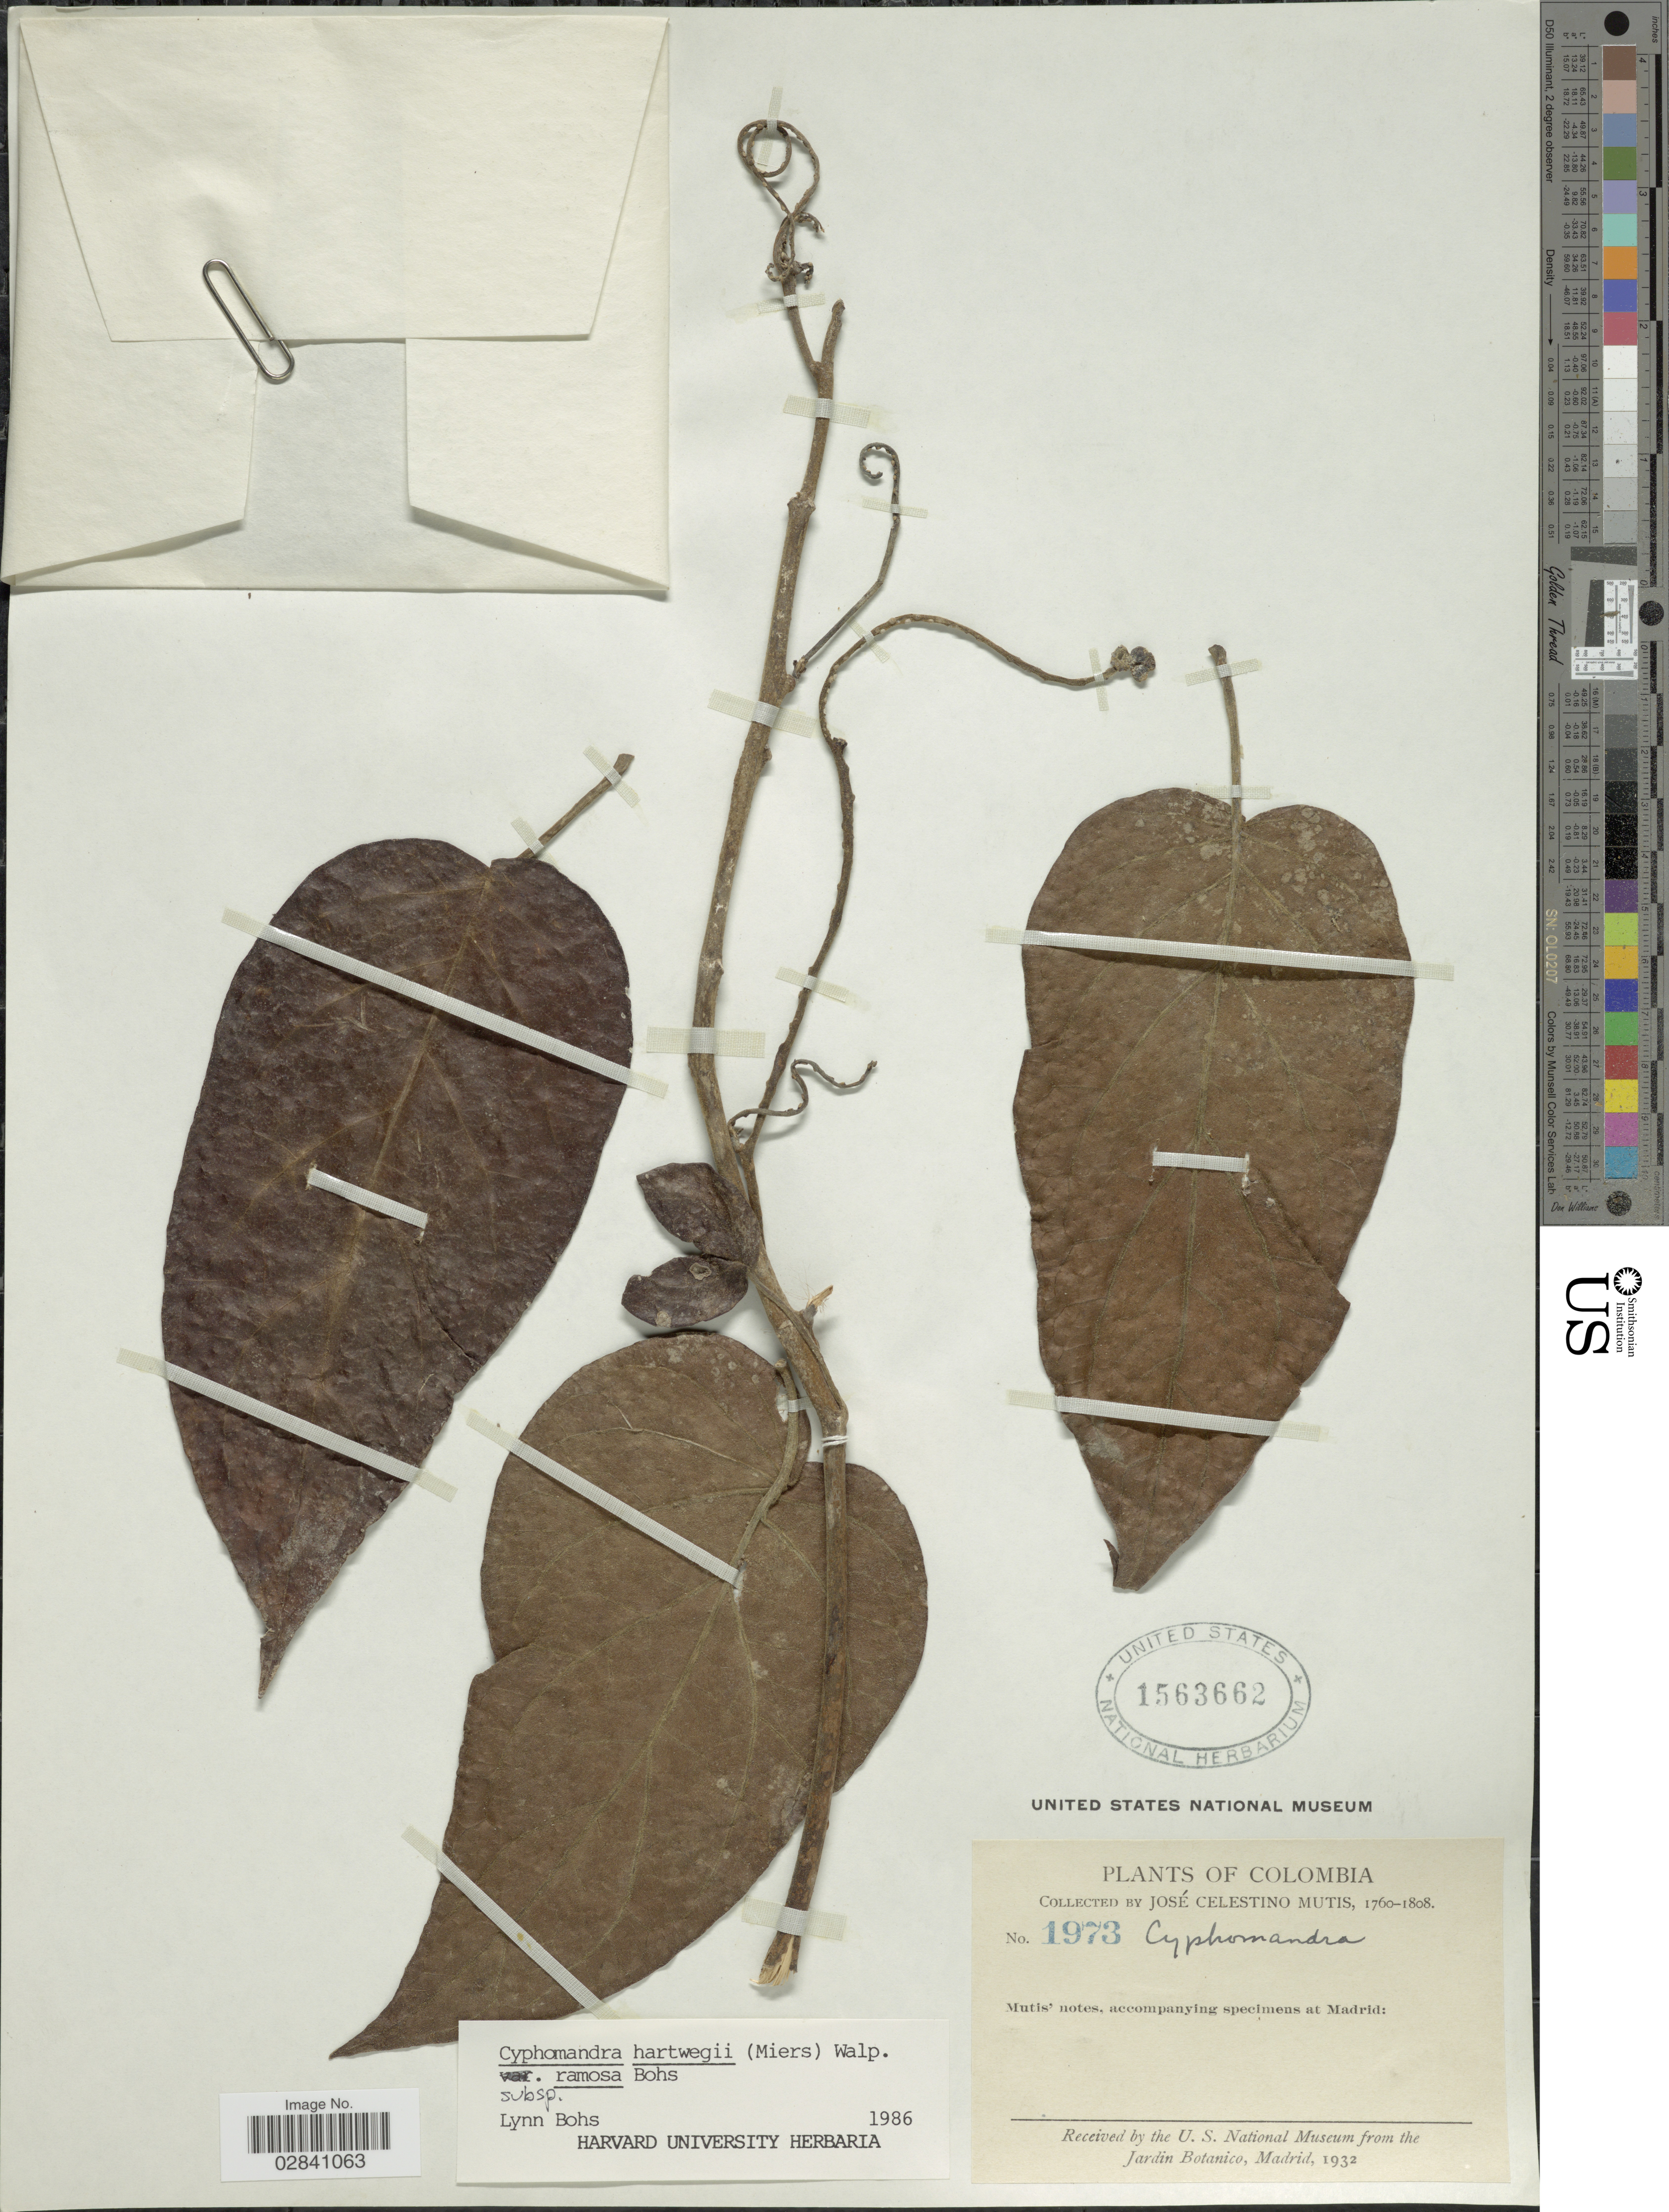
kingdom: Plantae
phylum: Tracheophyta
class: Magnoliopsida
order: Solanales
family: Solanaceae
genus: Cyphomandra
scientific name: Cyphomandra hartwegii subsp. ramosa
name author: Bohs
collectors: J. C. B. Mutis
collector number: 1973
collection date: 1760/1808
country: Colombia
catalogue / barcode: US 1563662